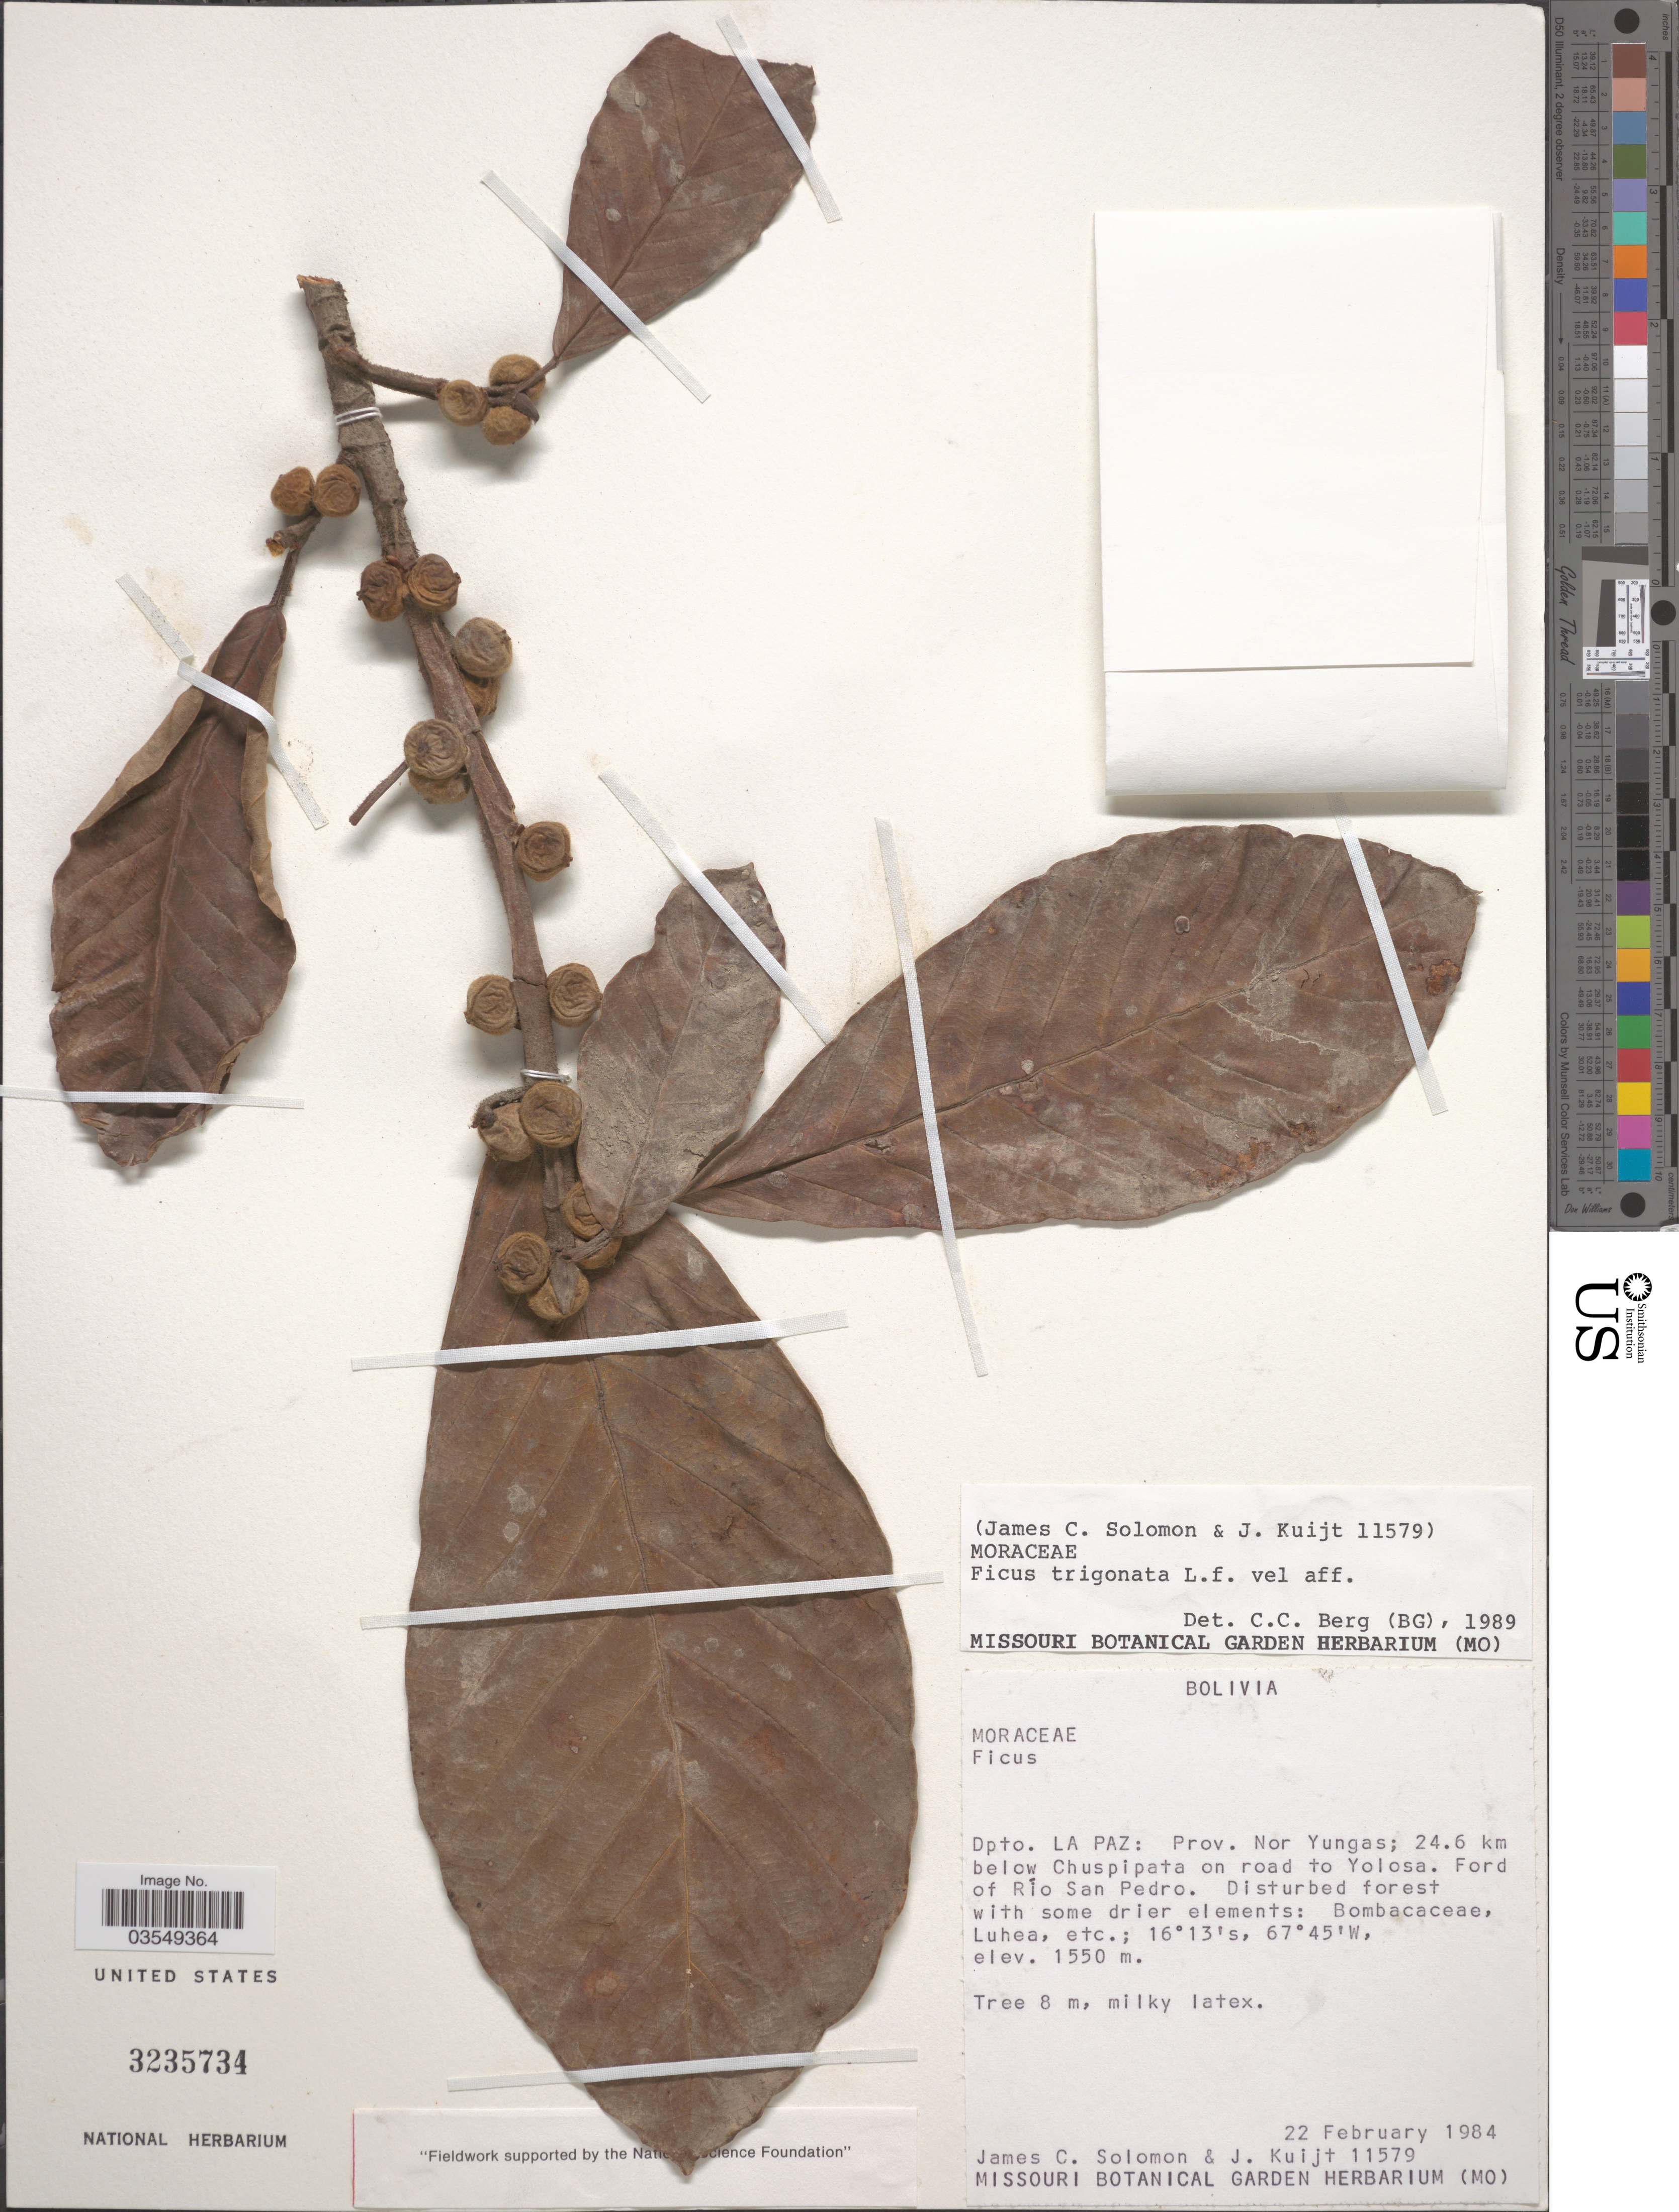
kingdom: Plantae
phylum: Tracheophyta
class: Magnoliopsida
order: Rosales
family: Moraceae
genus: Ficus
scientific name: Ficus trigona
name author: L. f.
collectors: J. C. Solomon & J. Kuijt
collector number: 11579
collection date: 1984-02-22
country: Bolivia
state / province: La Paz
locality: Dpto. La Paz: Prov. Nor Yungas; 24.6 km below Chuspipata on road to Yolosa. Ford of Río San Pedro.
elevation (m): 1550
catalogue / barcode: US 3235734